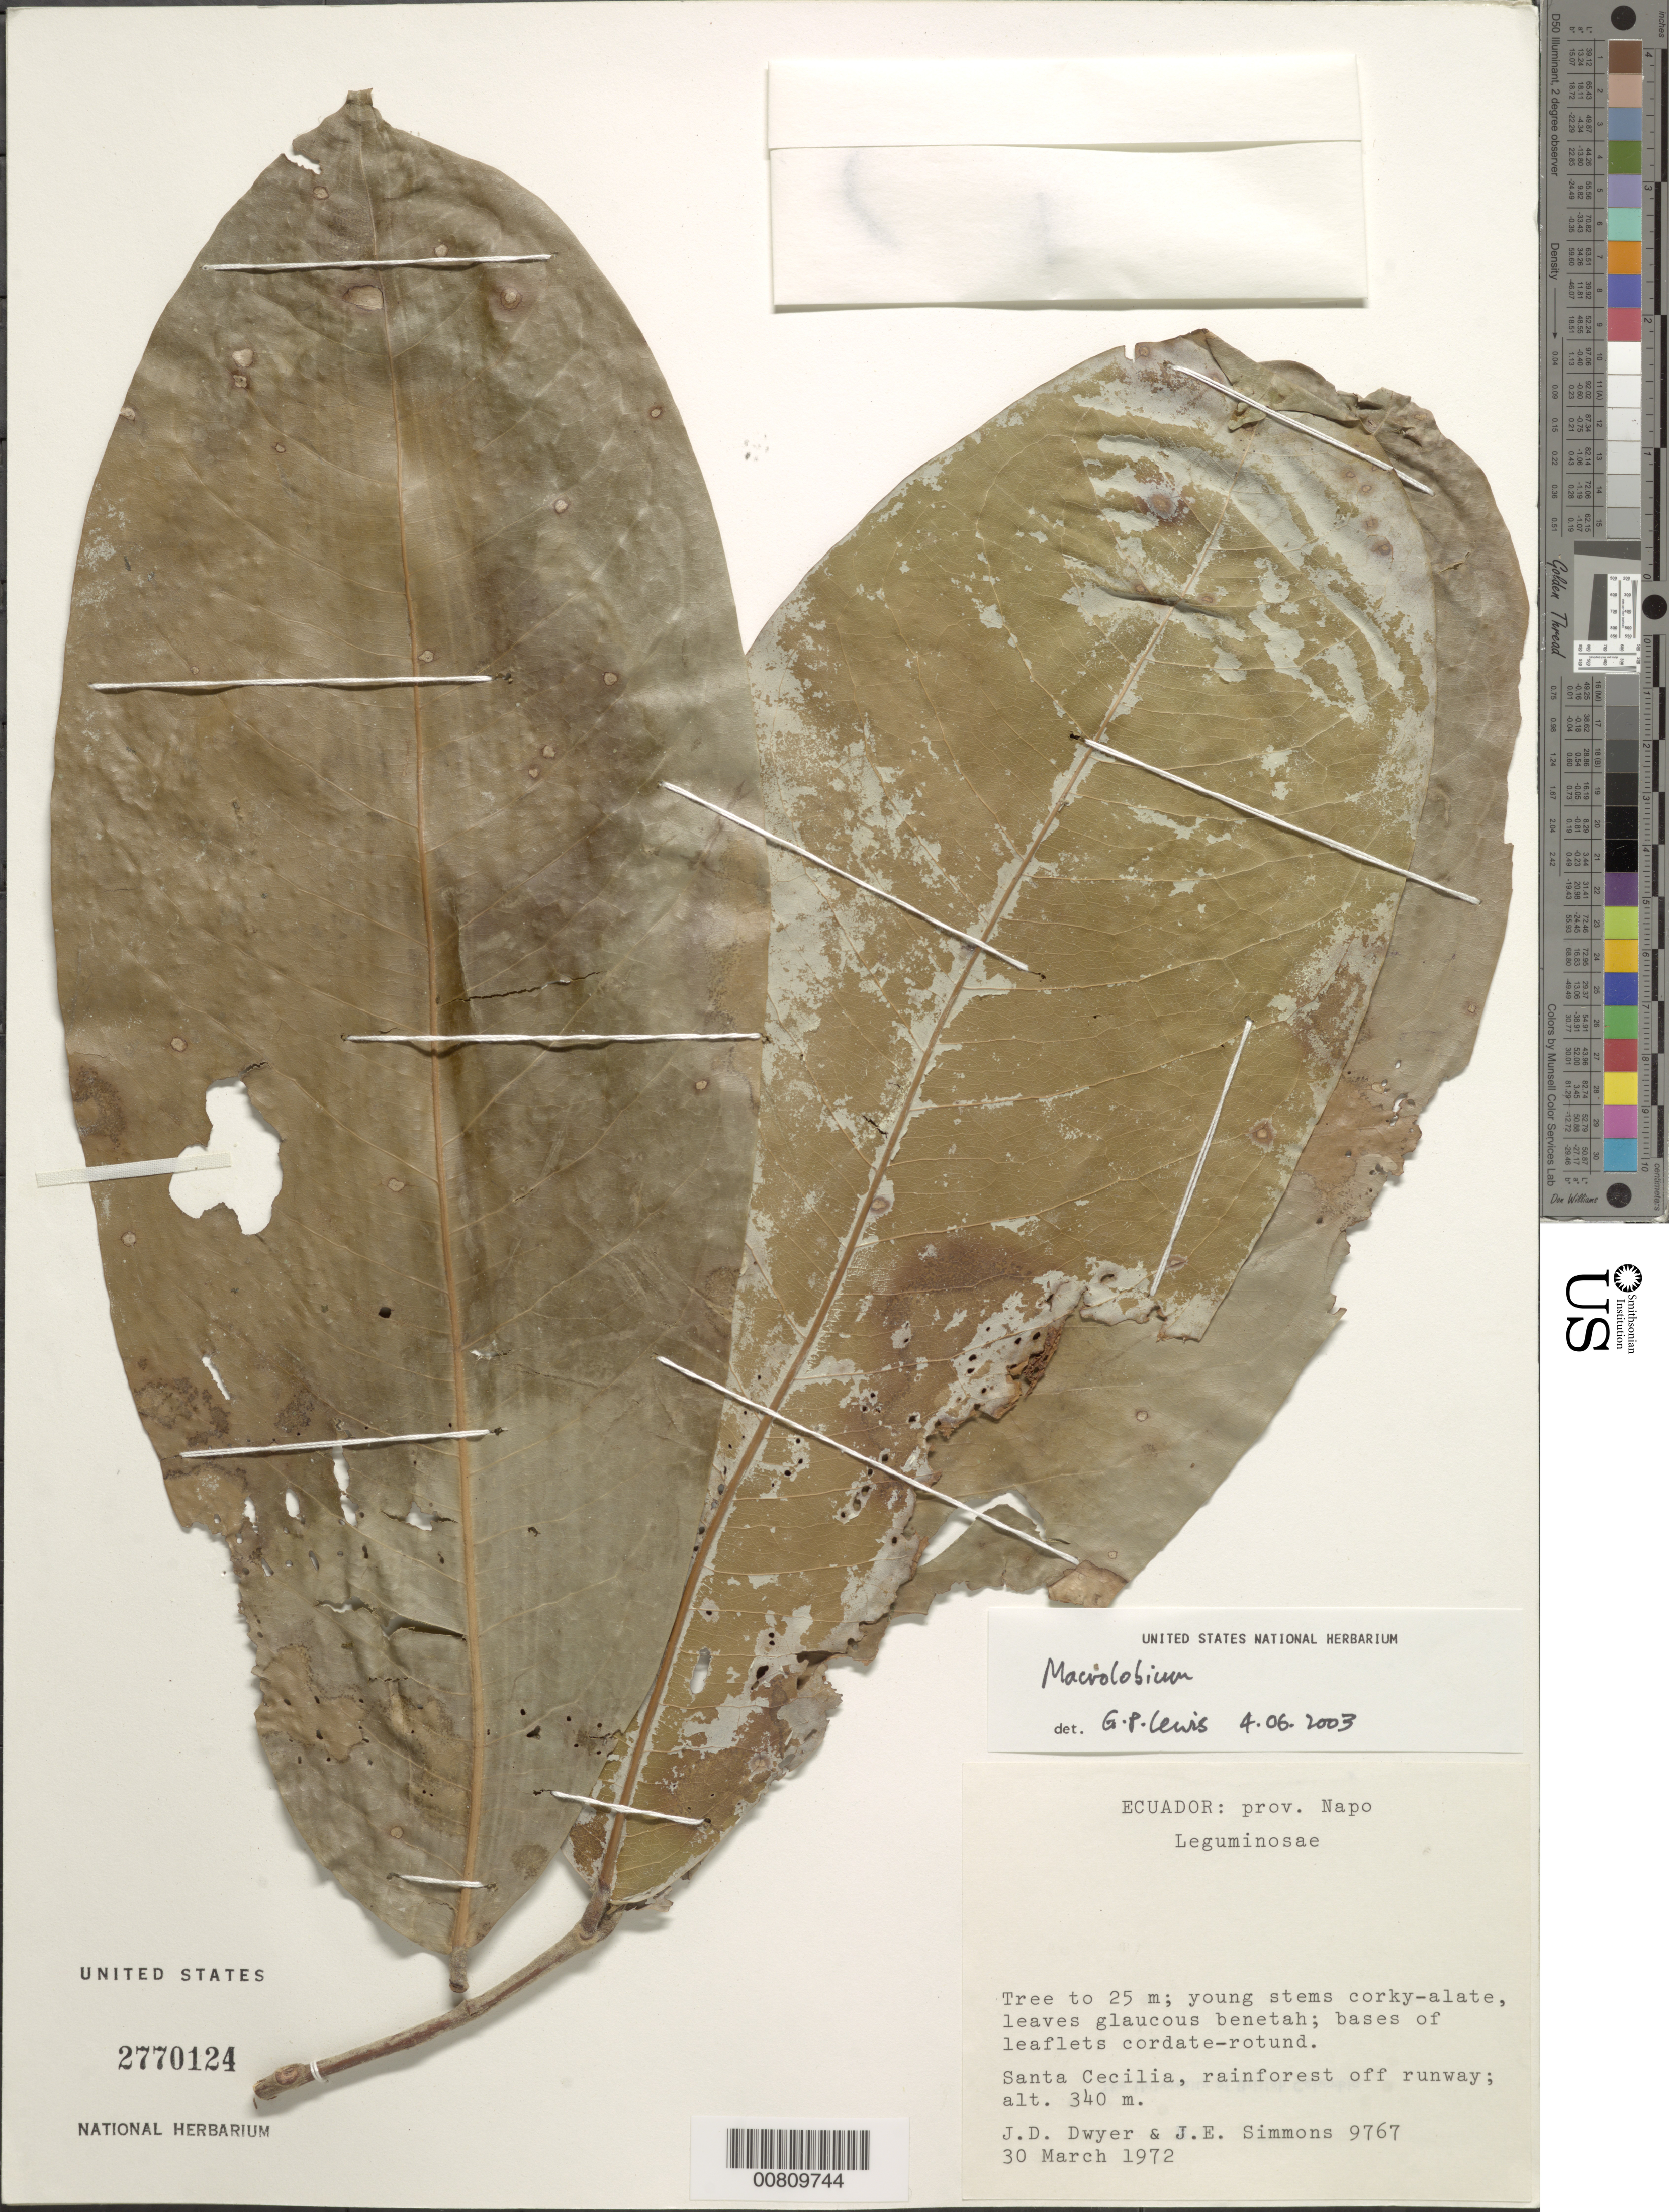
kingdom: Plantae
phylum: Tracheophyta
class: Magnoliopsida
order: Fabales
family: Fabaceae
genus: Brownea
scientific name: Brownea sp.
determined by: Trujillo, A. M.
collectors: J. D. Dwyer & J. Simmons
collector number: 9767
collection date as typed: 30 Mar 1972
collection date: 1972-03-30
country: Ecuador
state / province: Napo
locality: Santa Cecilia.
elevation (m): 340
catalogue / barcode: US 2770124